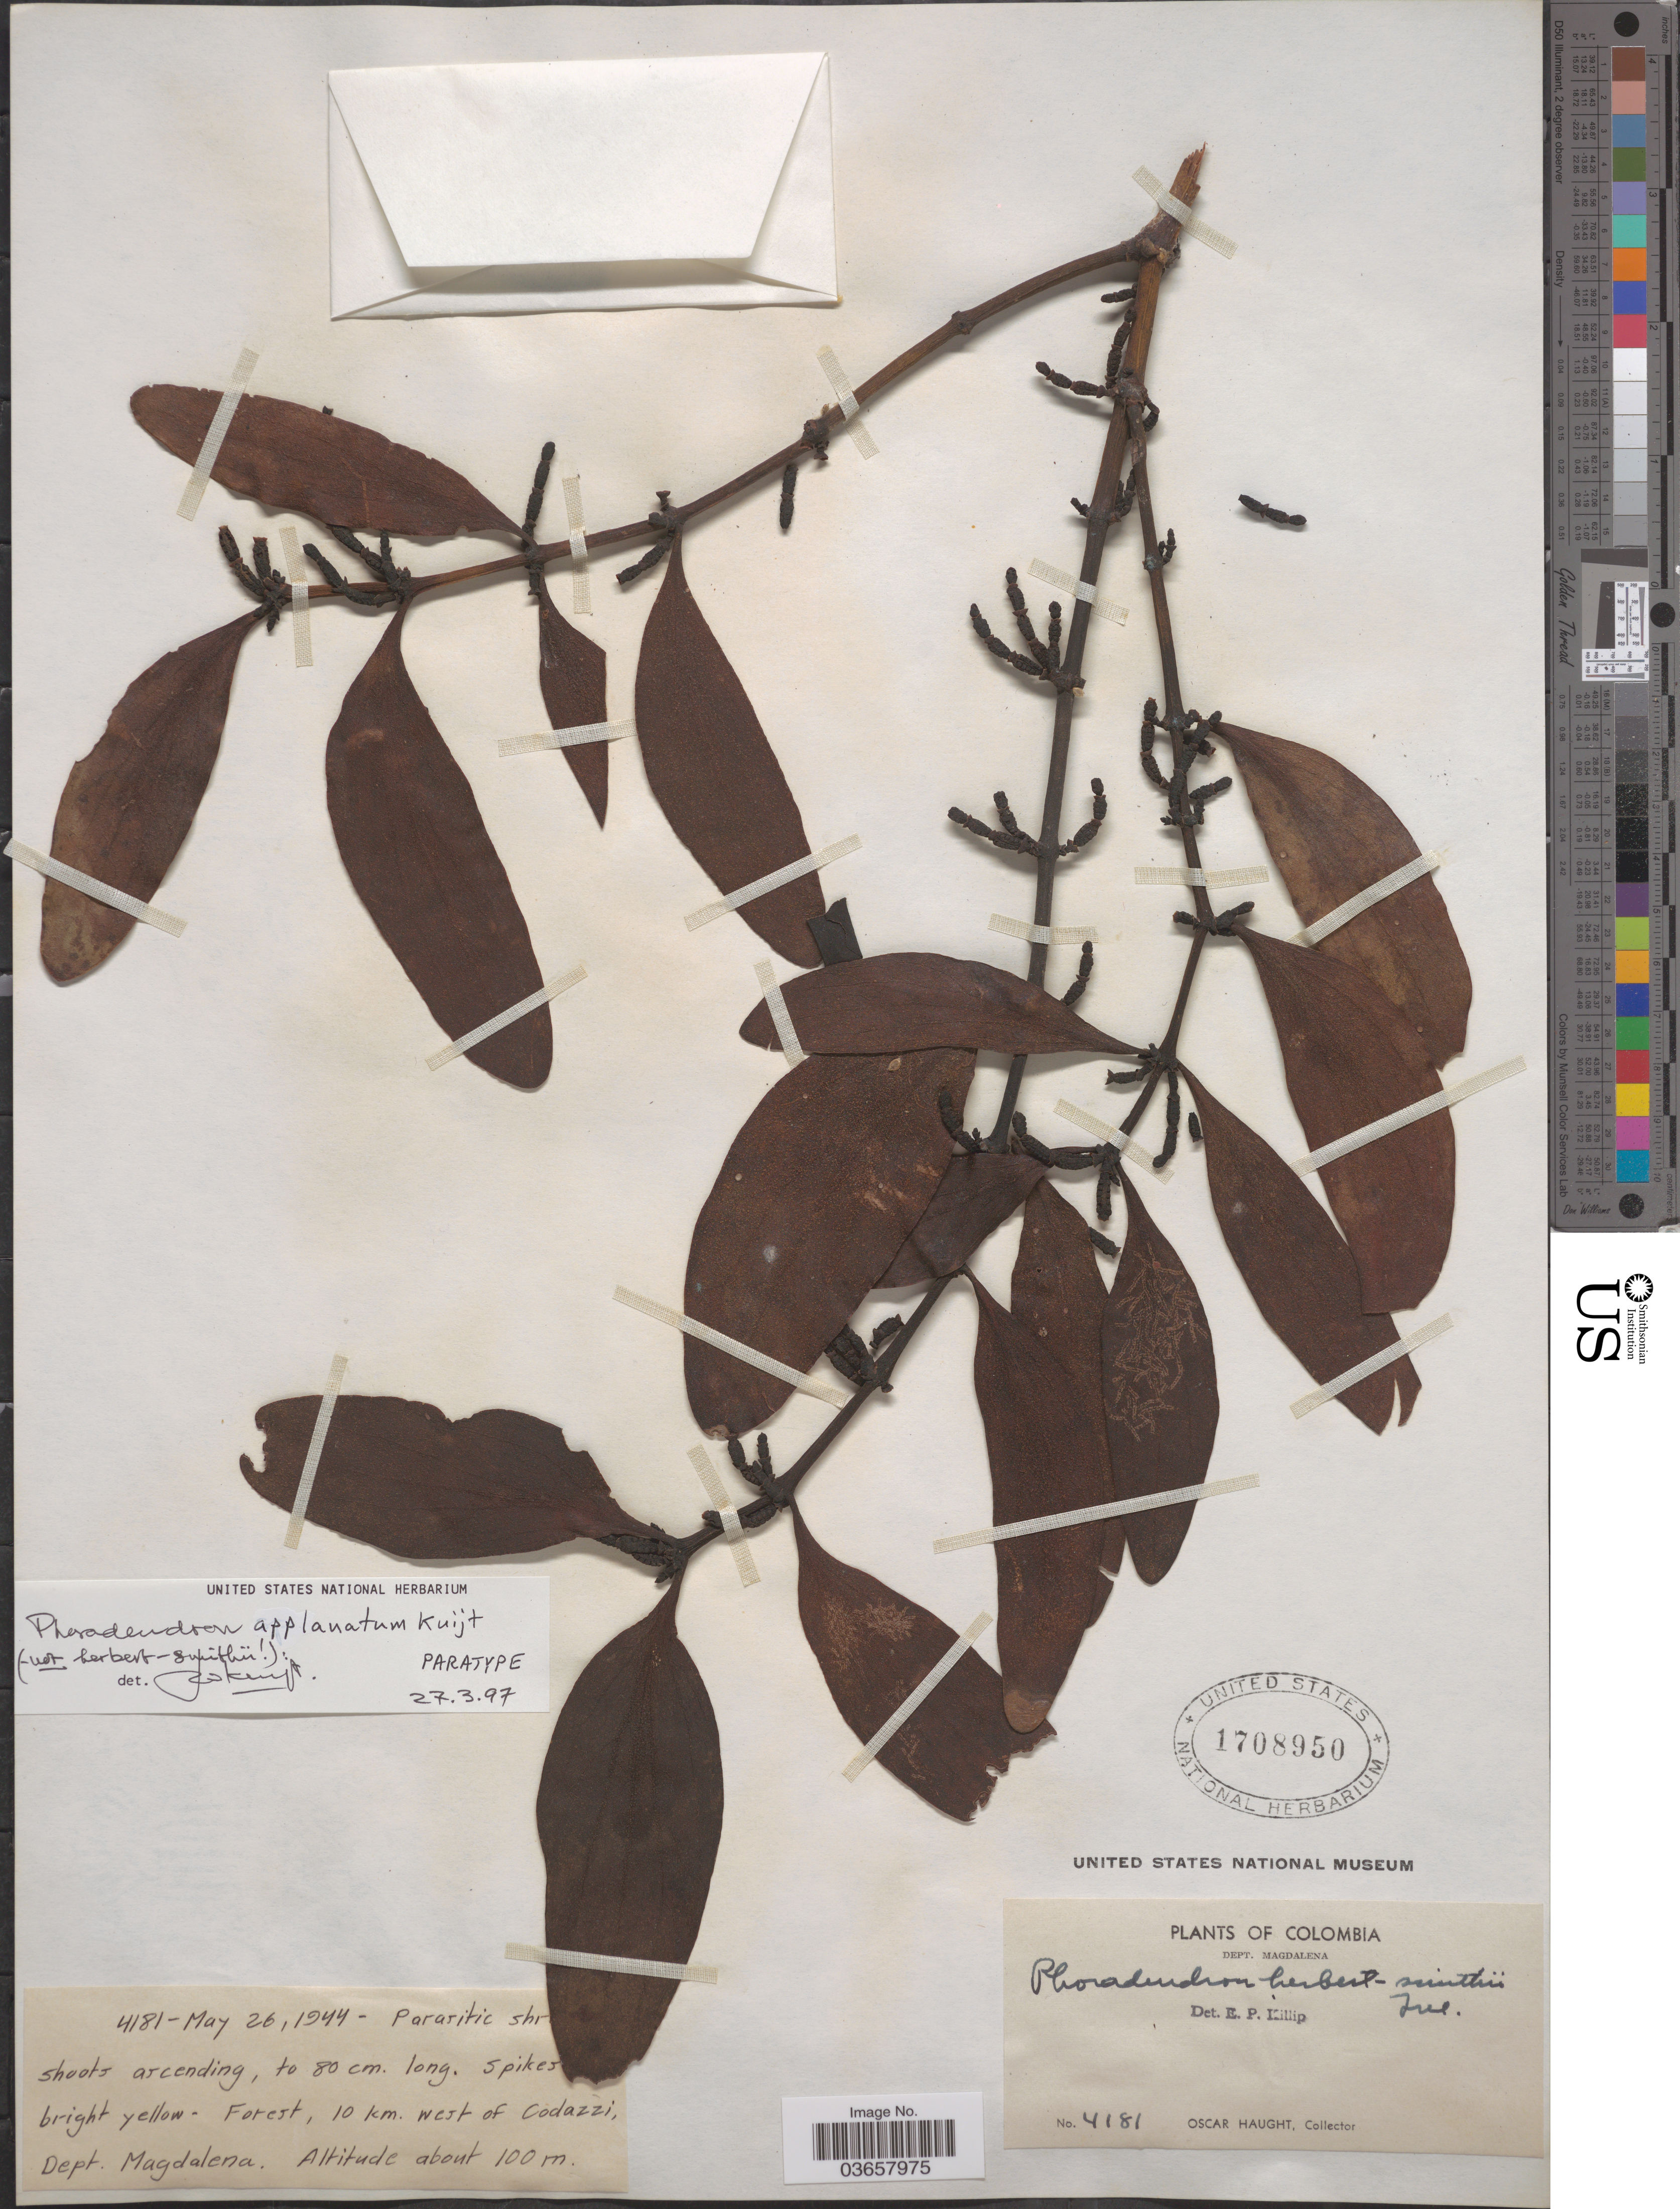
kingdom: Plantae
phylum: Tracheophyta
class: Magnoliopsida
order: Santalales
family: Viscaceae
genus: Phoradendron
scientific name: Phoradendron applanatum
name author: Kuijt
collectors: O. L. Haught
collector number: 4181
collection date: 1944-05-26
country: Colombia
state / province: Magdalena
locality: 10 km. west of Codazzi, Dept. Magdalena.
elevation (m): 100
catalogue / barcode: US 1708950